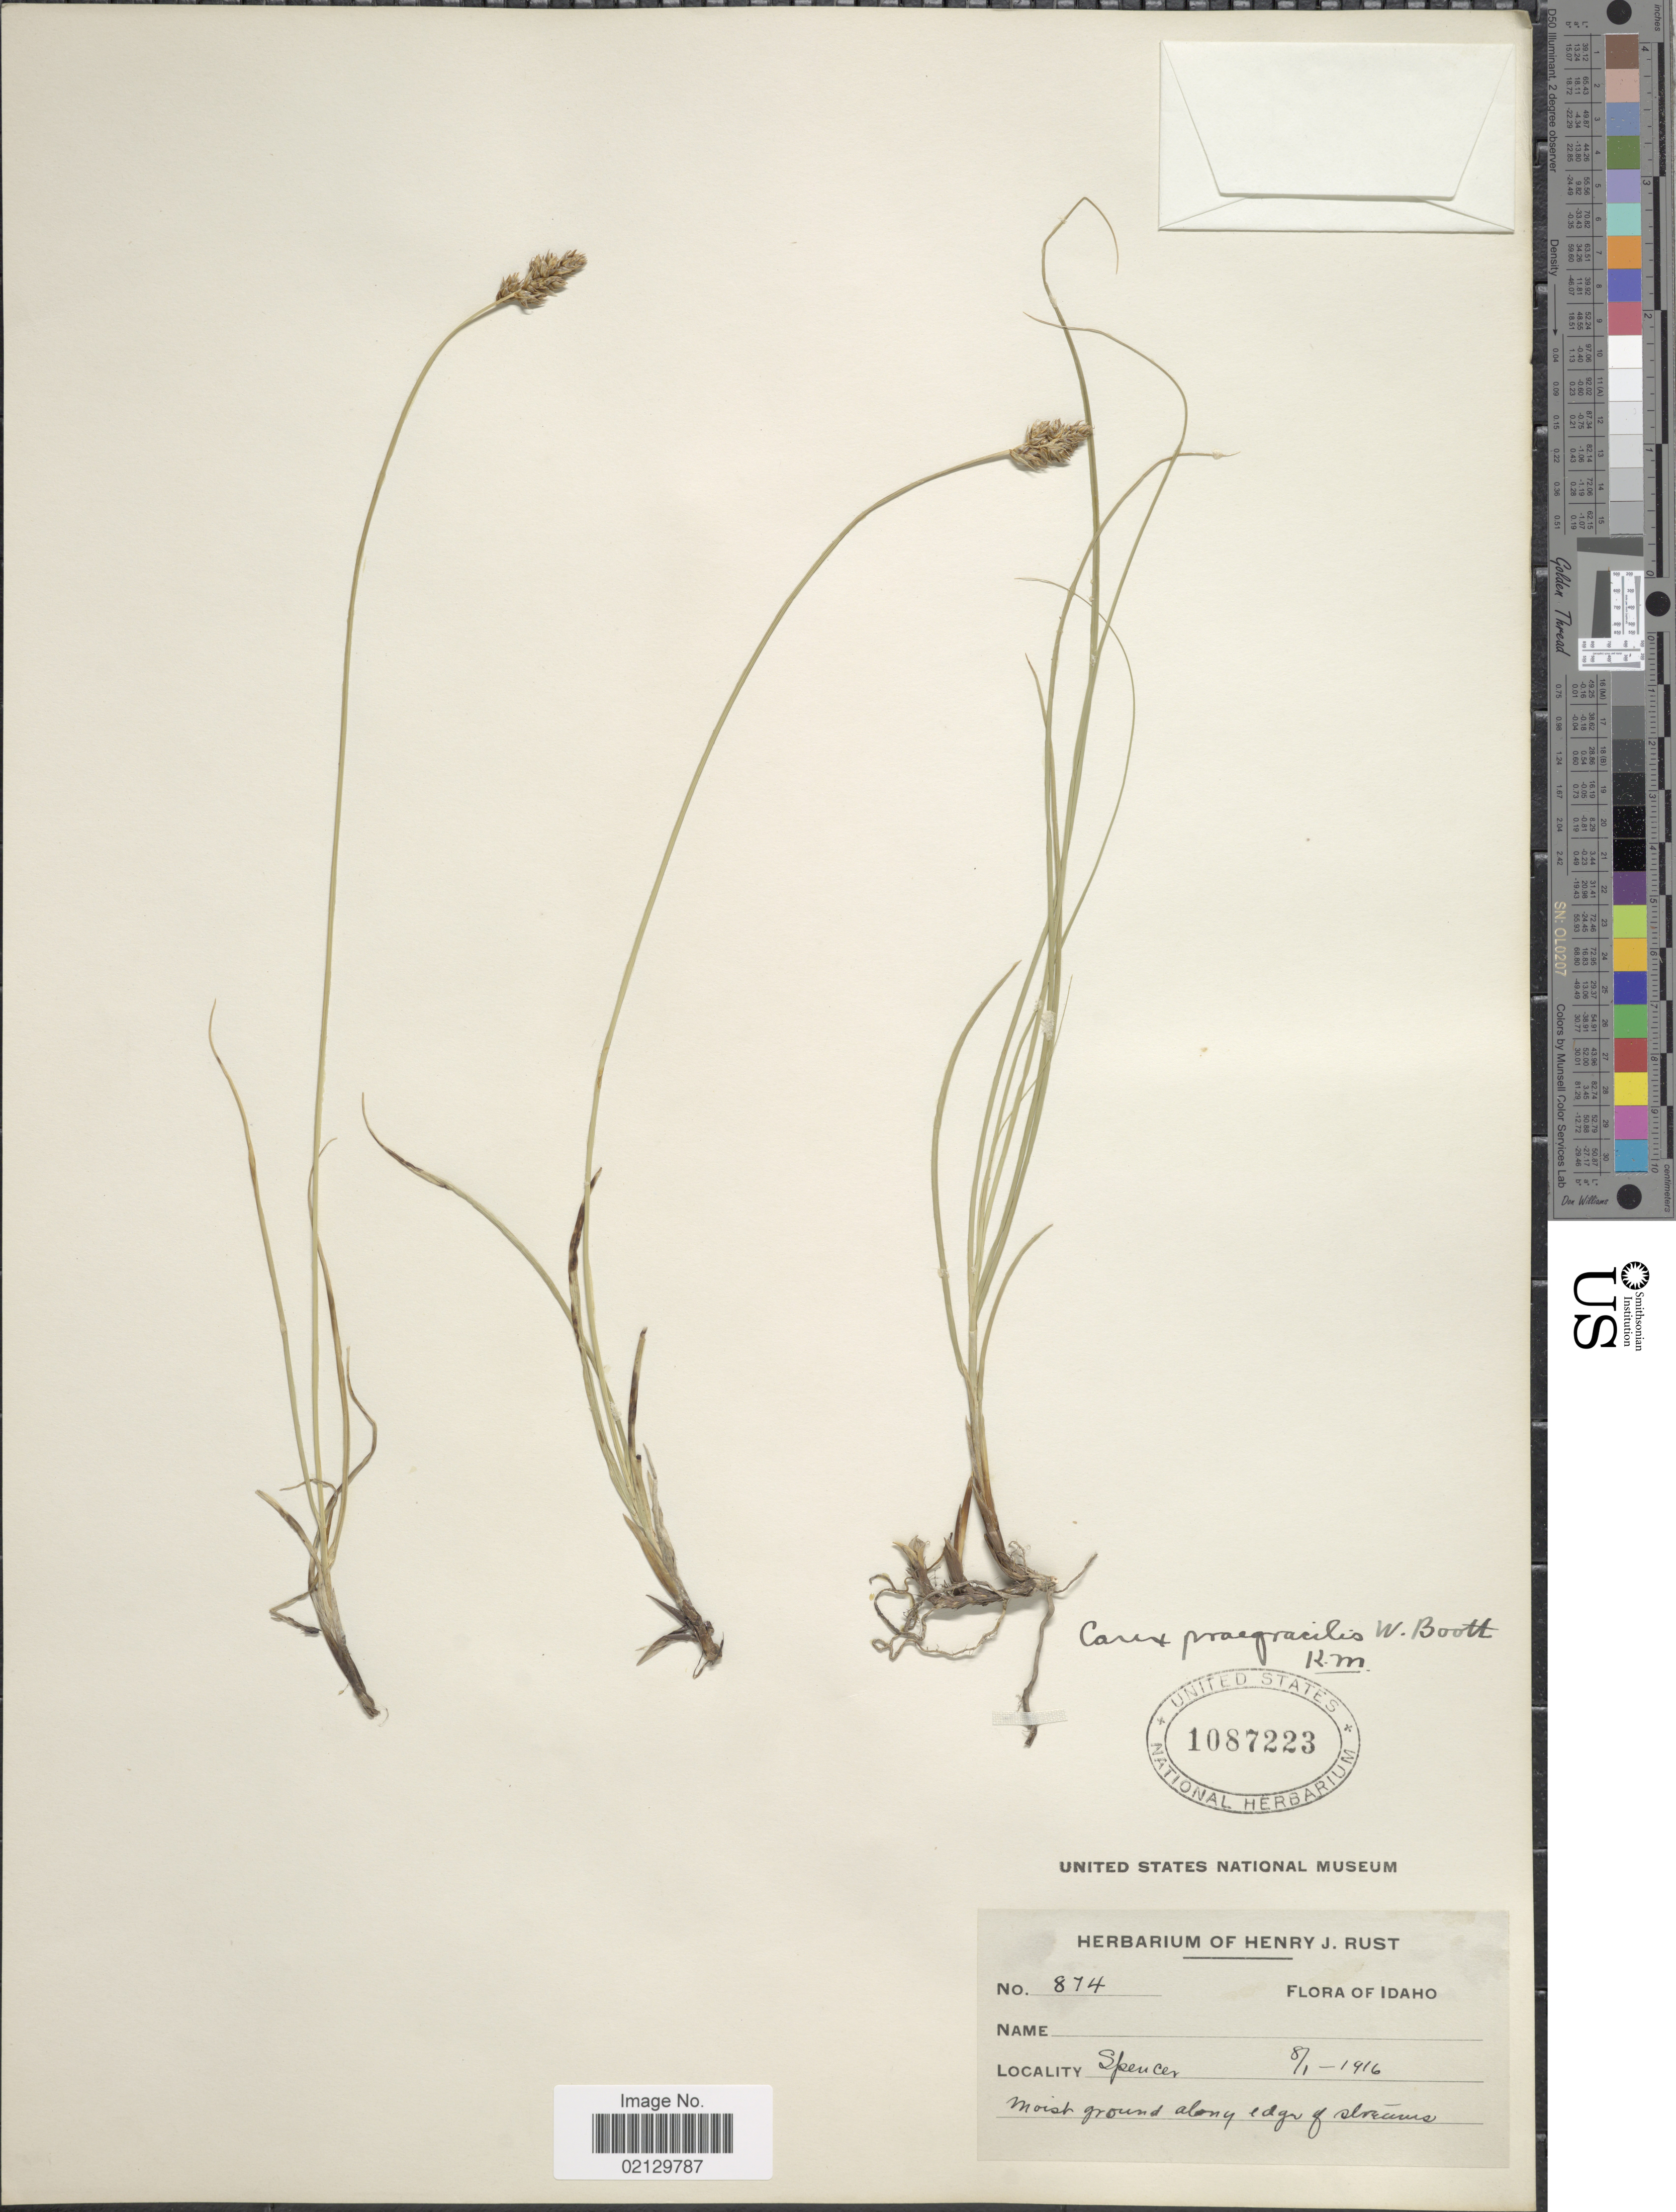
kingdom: Plantae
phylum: Tracheophyta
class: Liliopsida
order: Poales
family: Cyperaceae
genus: Carex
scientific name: Carex praegracilis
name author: W. Boott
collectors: -- Spencer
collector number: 814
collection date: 1916-01-08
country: United States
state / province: Idaho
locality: Moist ground along edge of streams.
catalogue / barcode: US 1087223